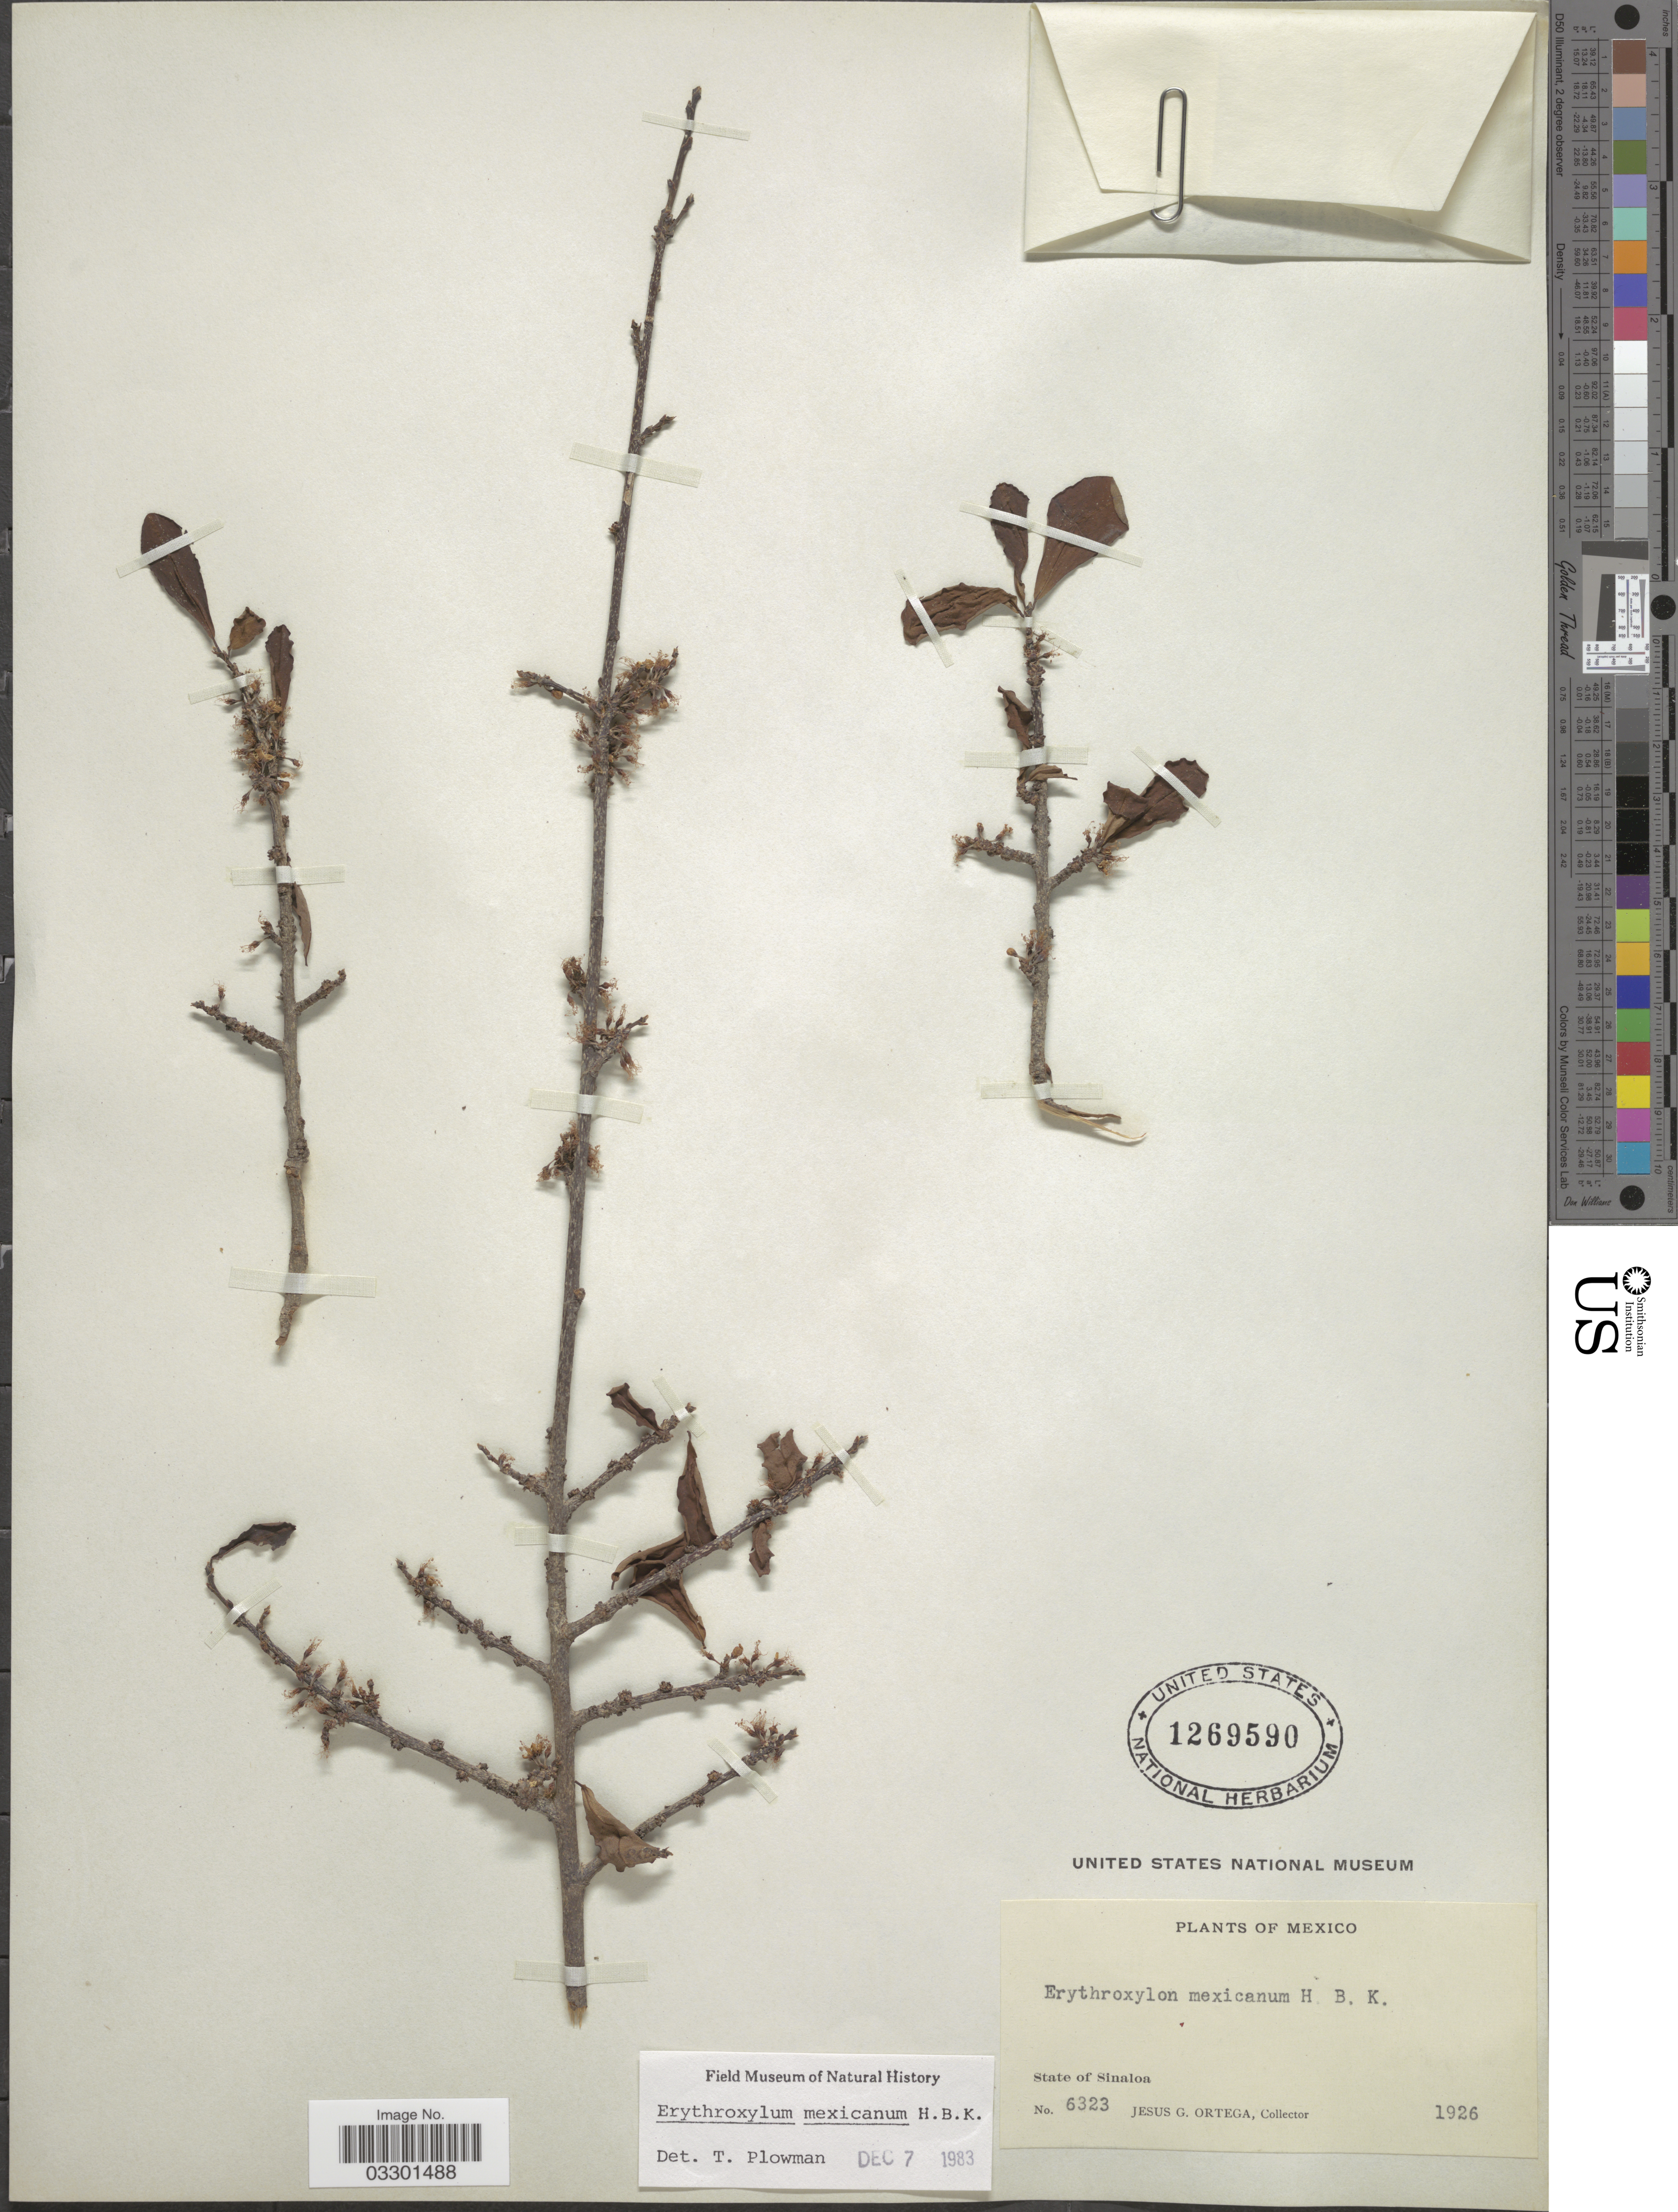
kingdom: Plantae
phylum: Tracheophyta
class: Magnoliopsida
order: Malpighiales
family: Erythroxylaceae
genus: Erythroxylum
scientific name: Erythroxylum mexicanum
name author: Kunth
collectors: J. Ortega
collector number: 6323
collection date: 1926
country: Mexico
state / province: Sinaloa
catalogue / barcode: US 1269590